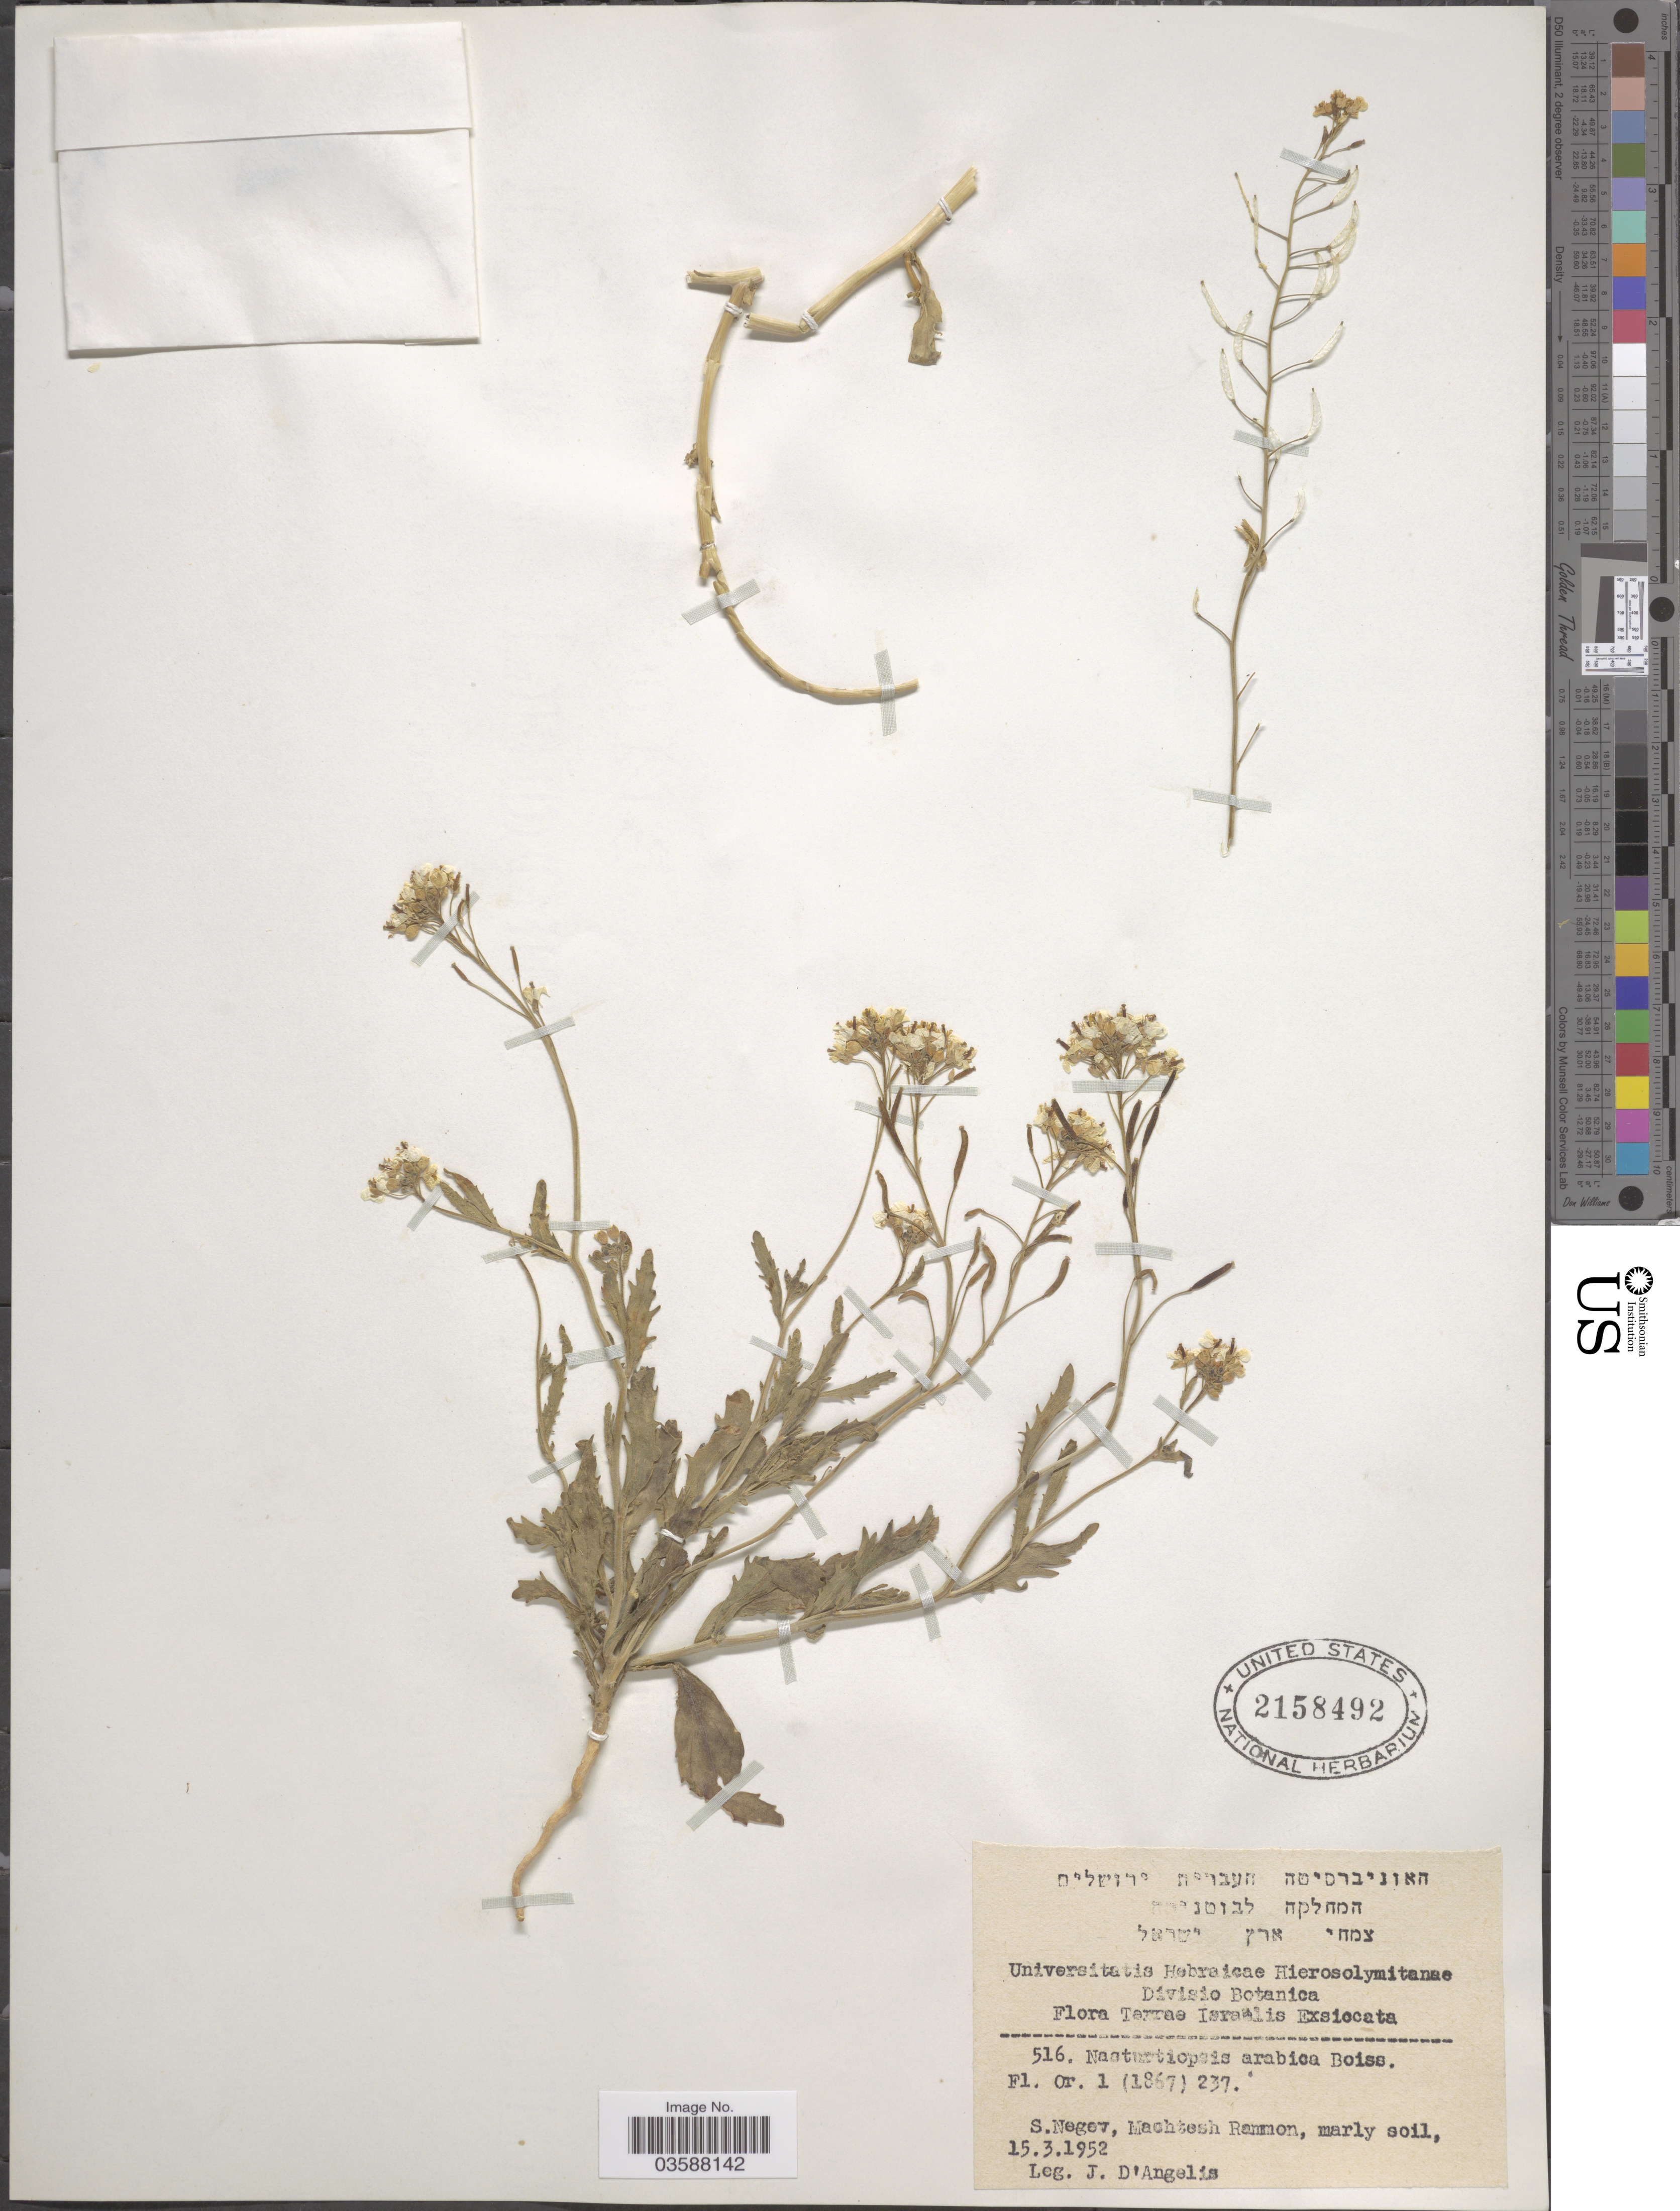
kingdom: Plantae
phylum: Tracheophyta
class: Magnoliopsida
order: Brassicales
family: Brassicaceae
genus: Nasturtiopsis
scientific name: Nasturtiopsis arabica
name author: Boiss.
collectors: J. D'angelis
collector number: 516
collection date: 1952-03-15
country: Israel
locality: Terrae Israelis. S. Negev, Machtesh Rammon.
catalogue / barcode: US 2158492